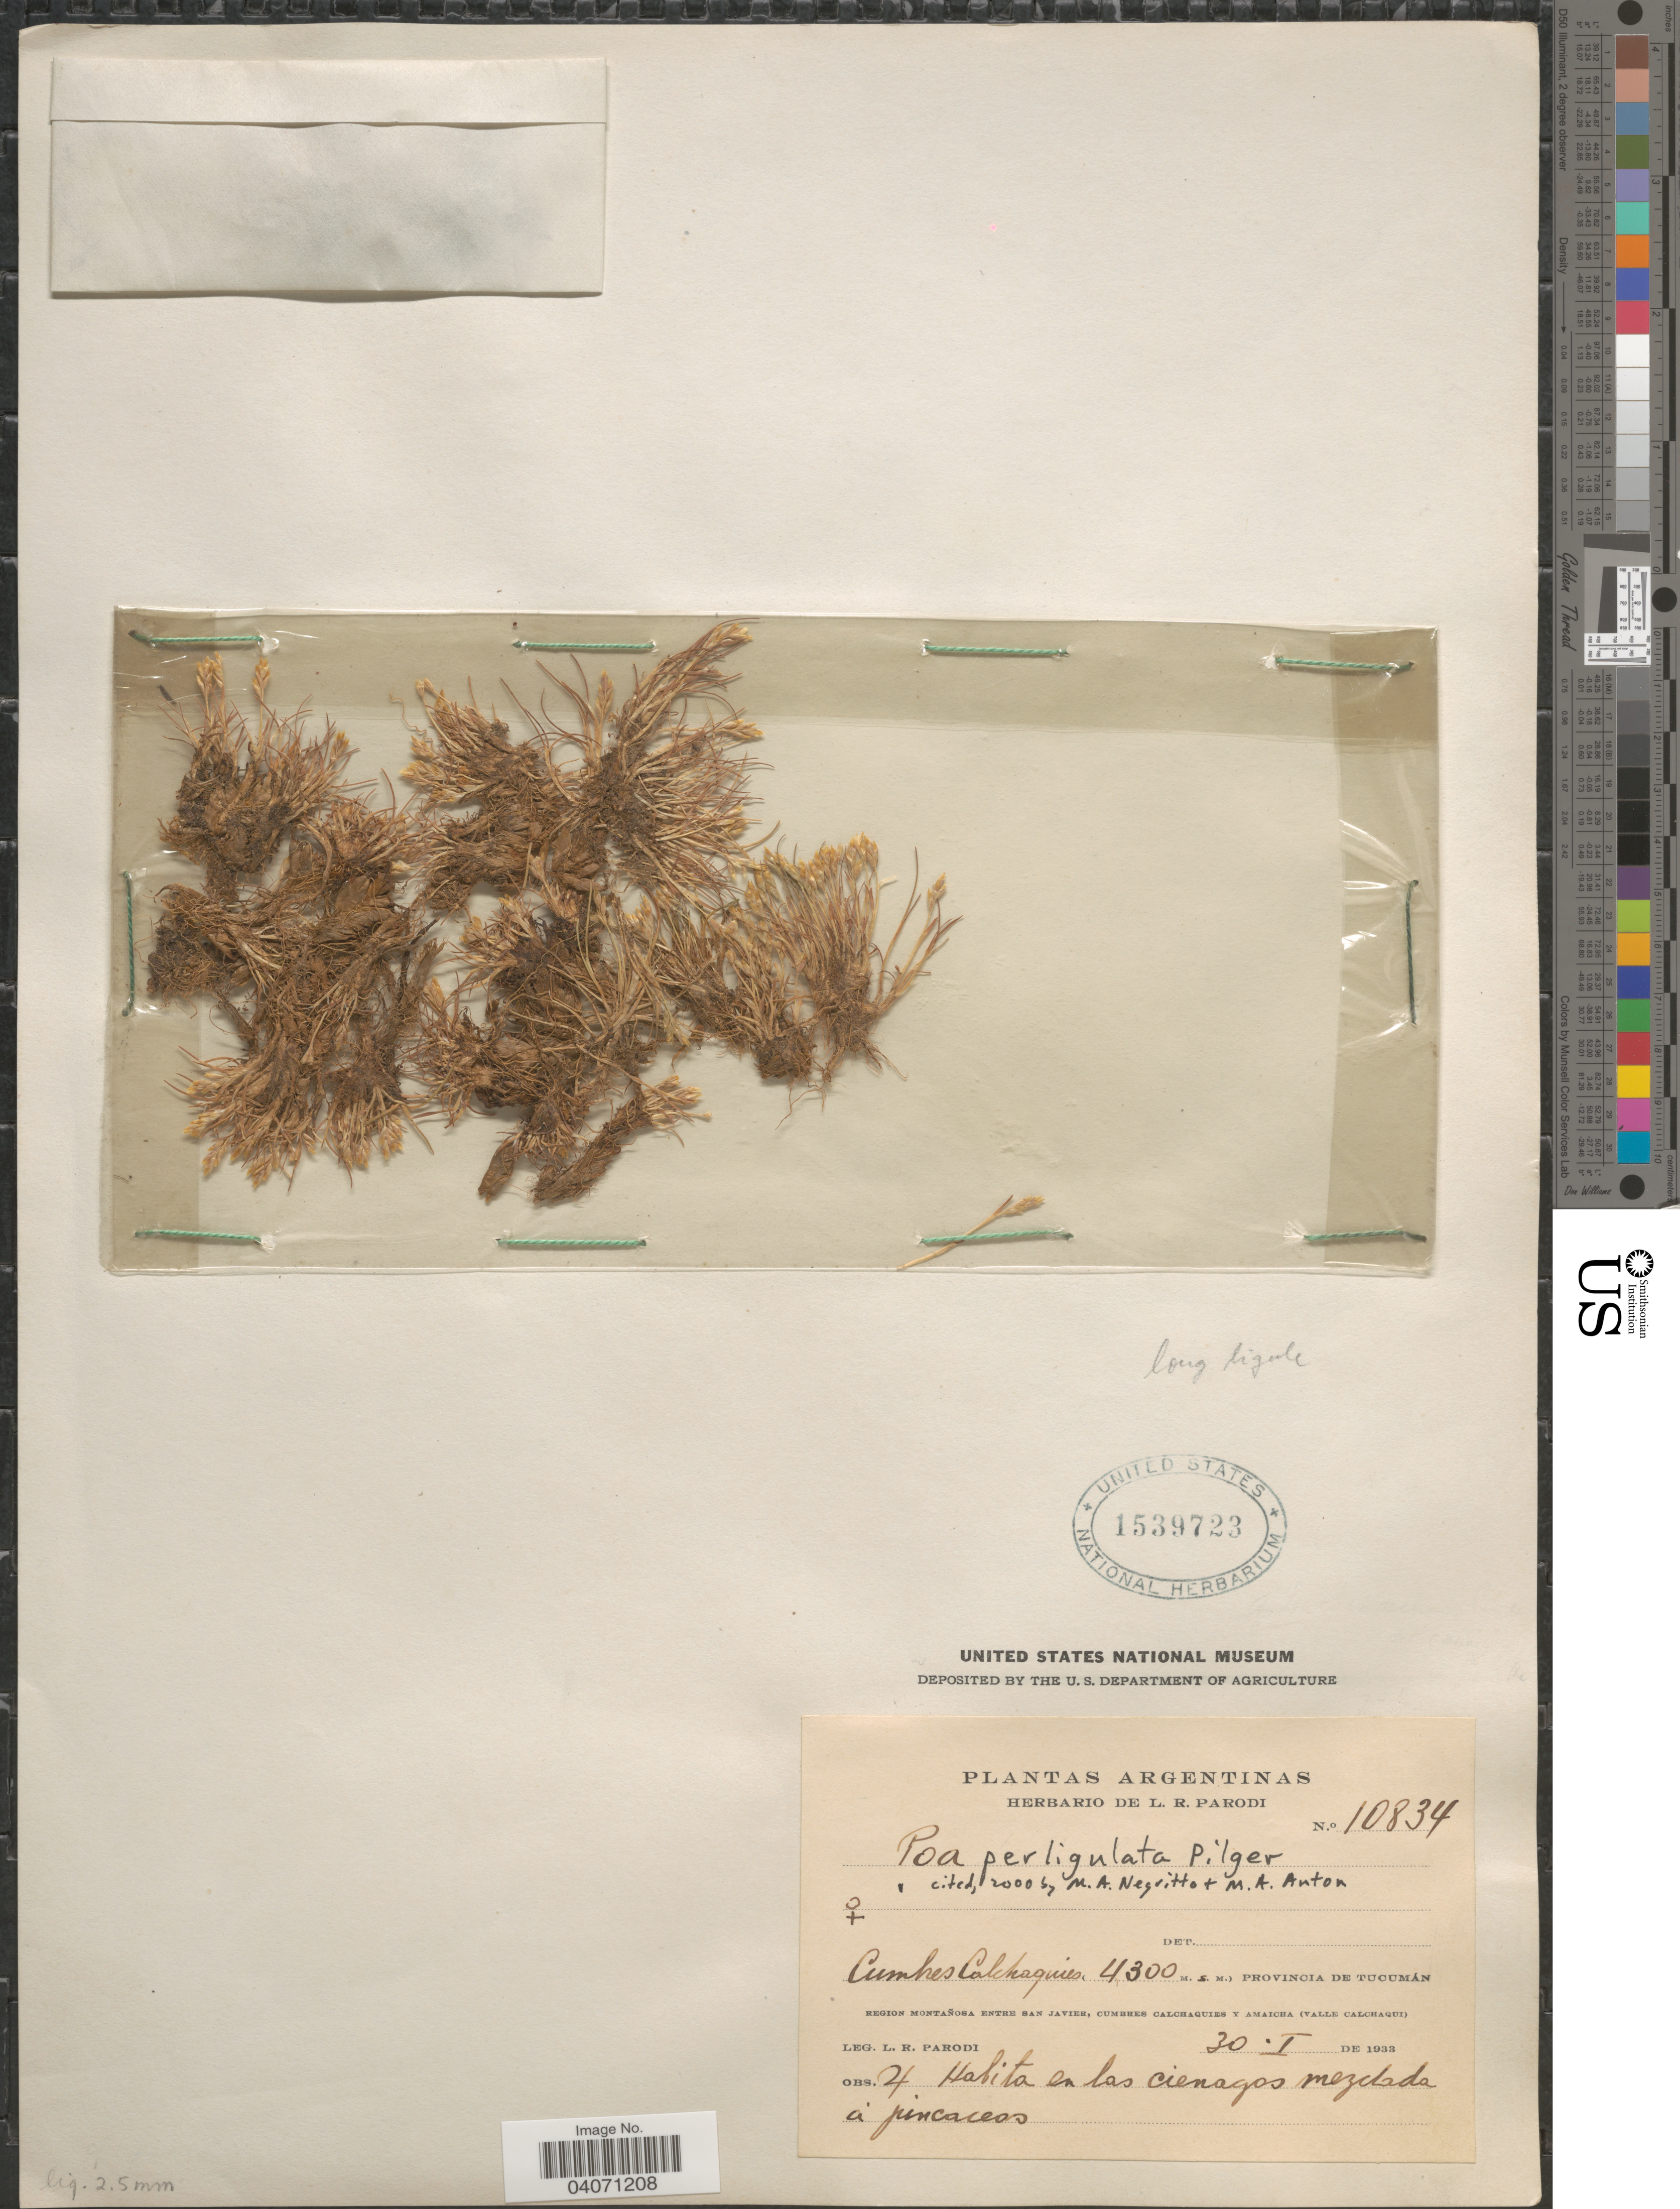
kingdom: Plantae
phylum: Tracheophyta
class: Liliopsida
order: Poales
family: Poaceae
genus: Poa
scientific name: Poa perligulata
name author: Pilg.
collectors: L. R. Parodi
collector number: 10834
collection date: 1933-01-30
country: Argentina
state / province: Tucuman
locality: Cumbres Calchaquies. Región montañosa, entre San Javier, cumbres Calchaquies y Amaicha (Valle Calchaqui).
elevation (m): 4300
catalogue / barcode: US 1539723